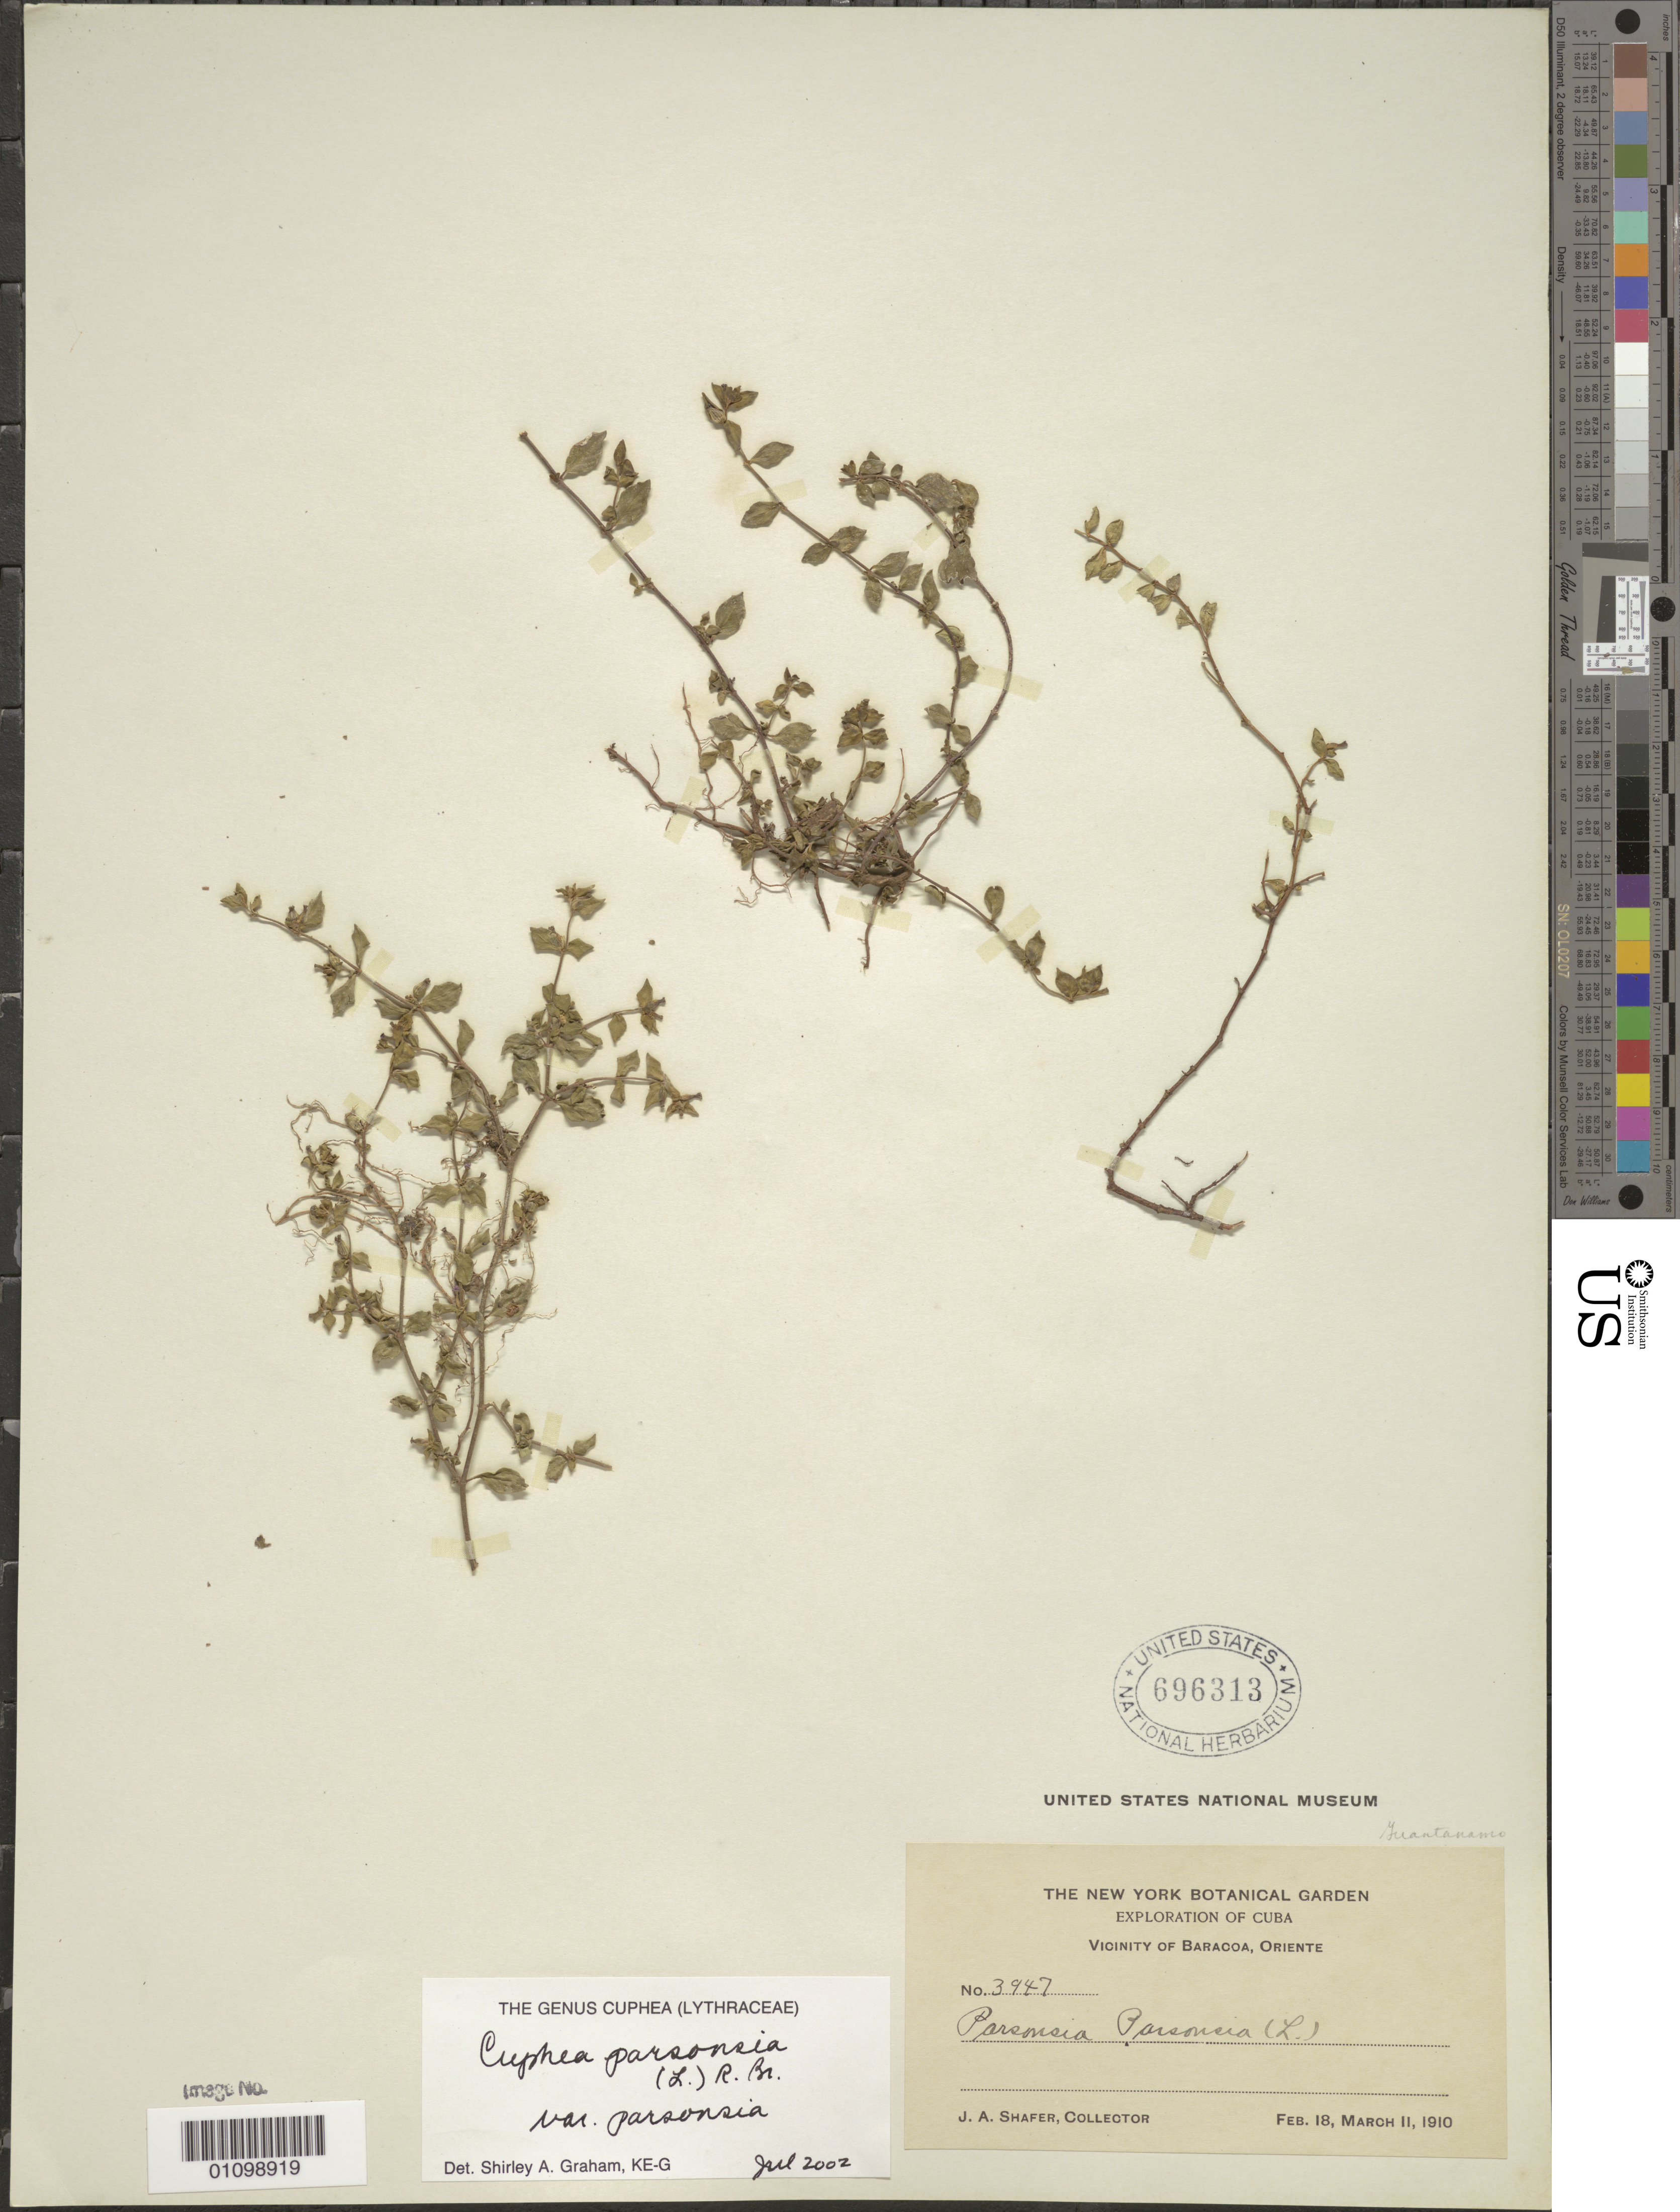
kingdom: Plantae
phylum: Tracheophyta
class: Magnoliopsida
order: Myrtales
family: Lythraceae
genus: Cuphea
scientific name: Cuphea parsonsia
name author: (L.) R. Br. ex Steud.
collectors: J. A. Shafer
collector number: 3947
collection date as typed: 18 Feb 1910 and 11 Mar 1910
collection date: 1910-02-18,1910-03-11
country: Cuba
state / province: Guantanamo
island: Cuba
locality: Vicinity of Baracoa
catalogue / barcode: US 696313